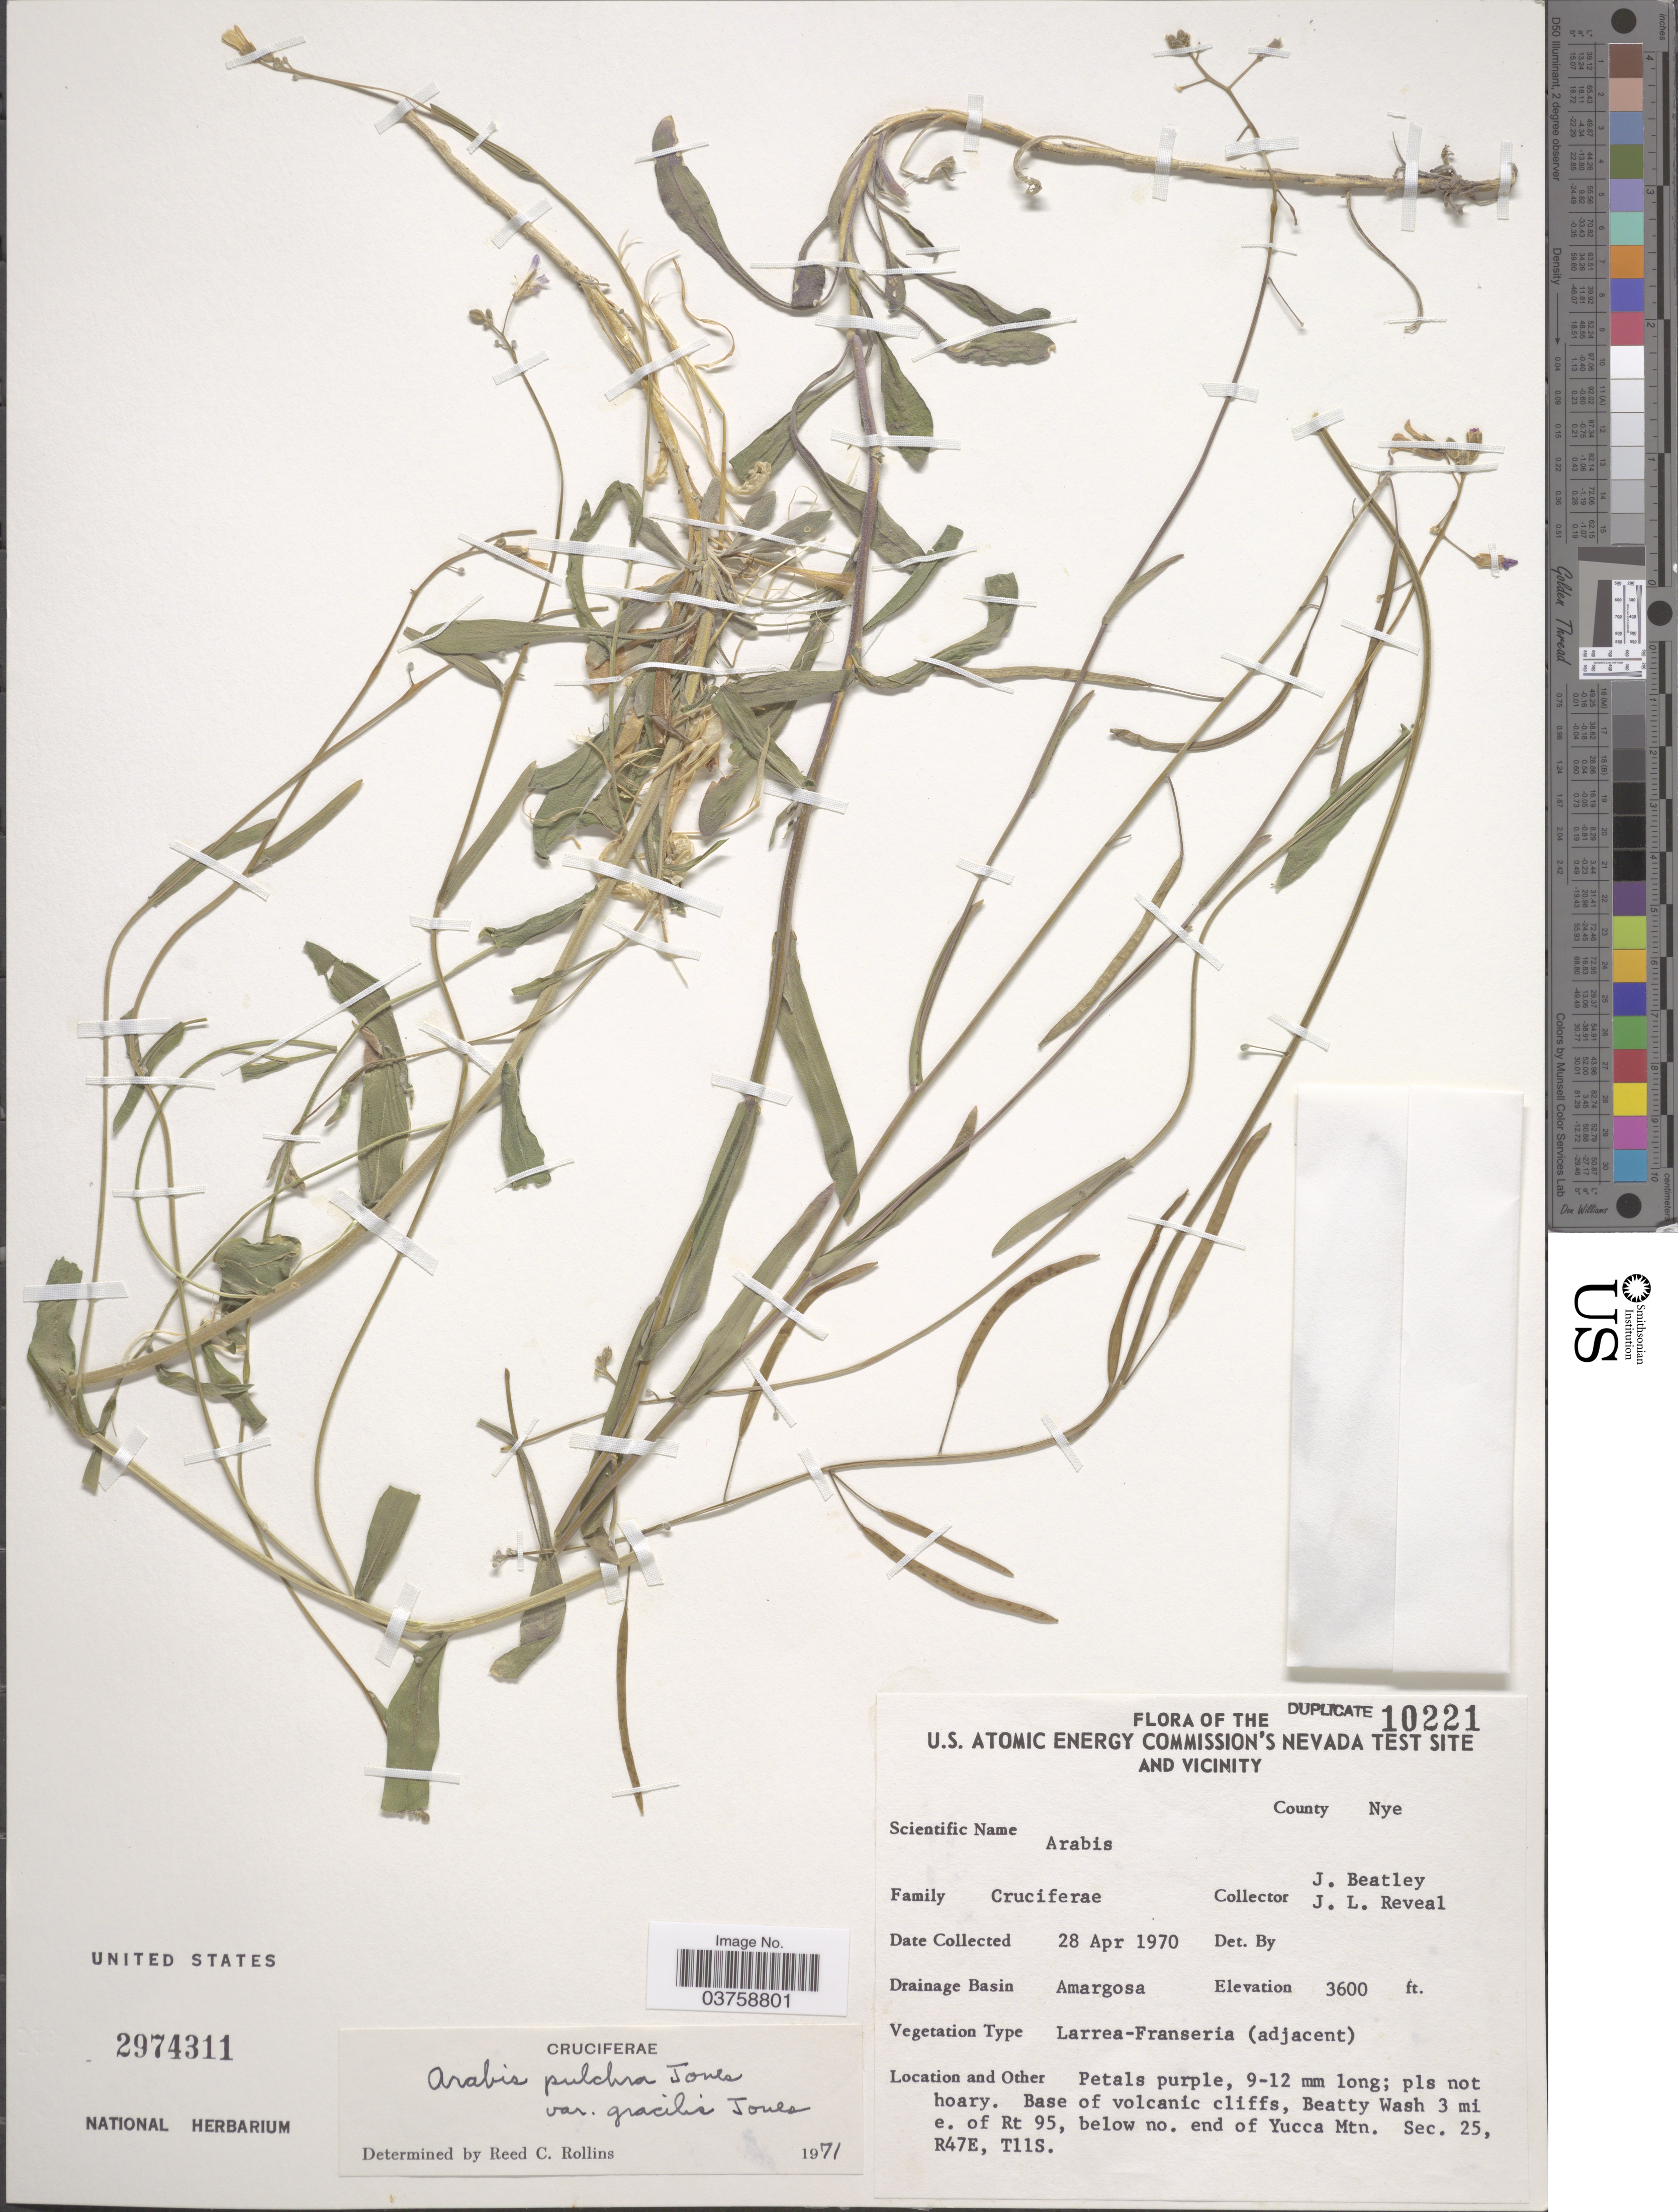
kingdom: Plantae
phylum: Tracheophyta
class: Magnoliopsida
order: Brassicales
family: Brassicaceae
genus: Arabis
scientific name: Arabis pulchra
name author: M.E. Jones ex S. Watson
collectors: J. C. Beatley & J. L. Reveal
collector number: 10221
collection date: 1970-04-28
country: United States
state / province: Nevada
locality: The U.S. Atomic Energy Commission's Nevada Test Site and Vicinity. Drainage Basin Amargosa. Base of volcanic cliffs, Beatty Wash 3 mi e. of Rt 95, below no. end of Yucca Mtn. Sec. 25, R47E, T11S.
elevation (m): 1097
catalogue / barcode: US 2974311